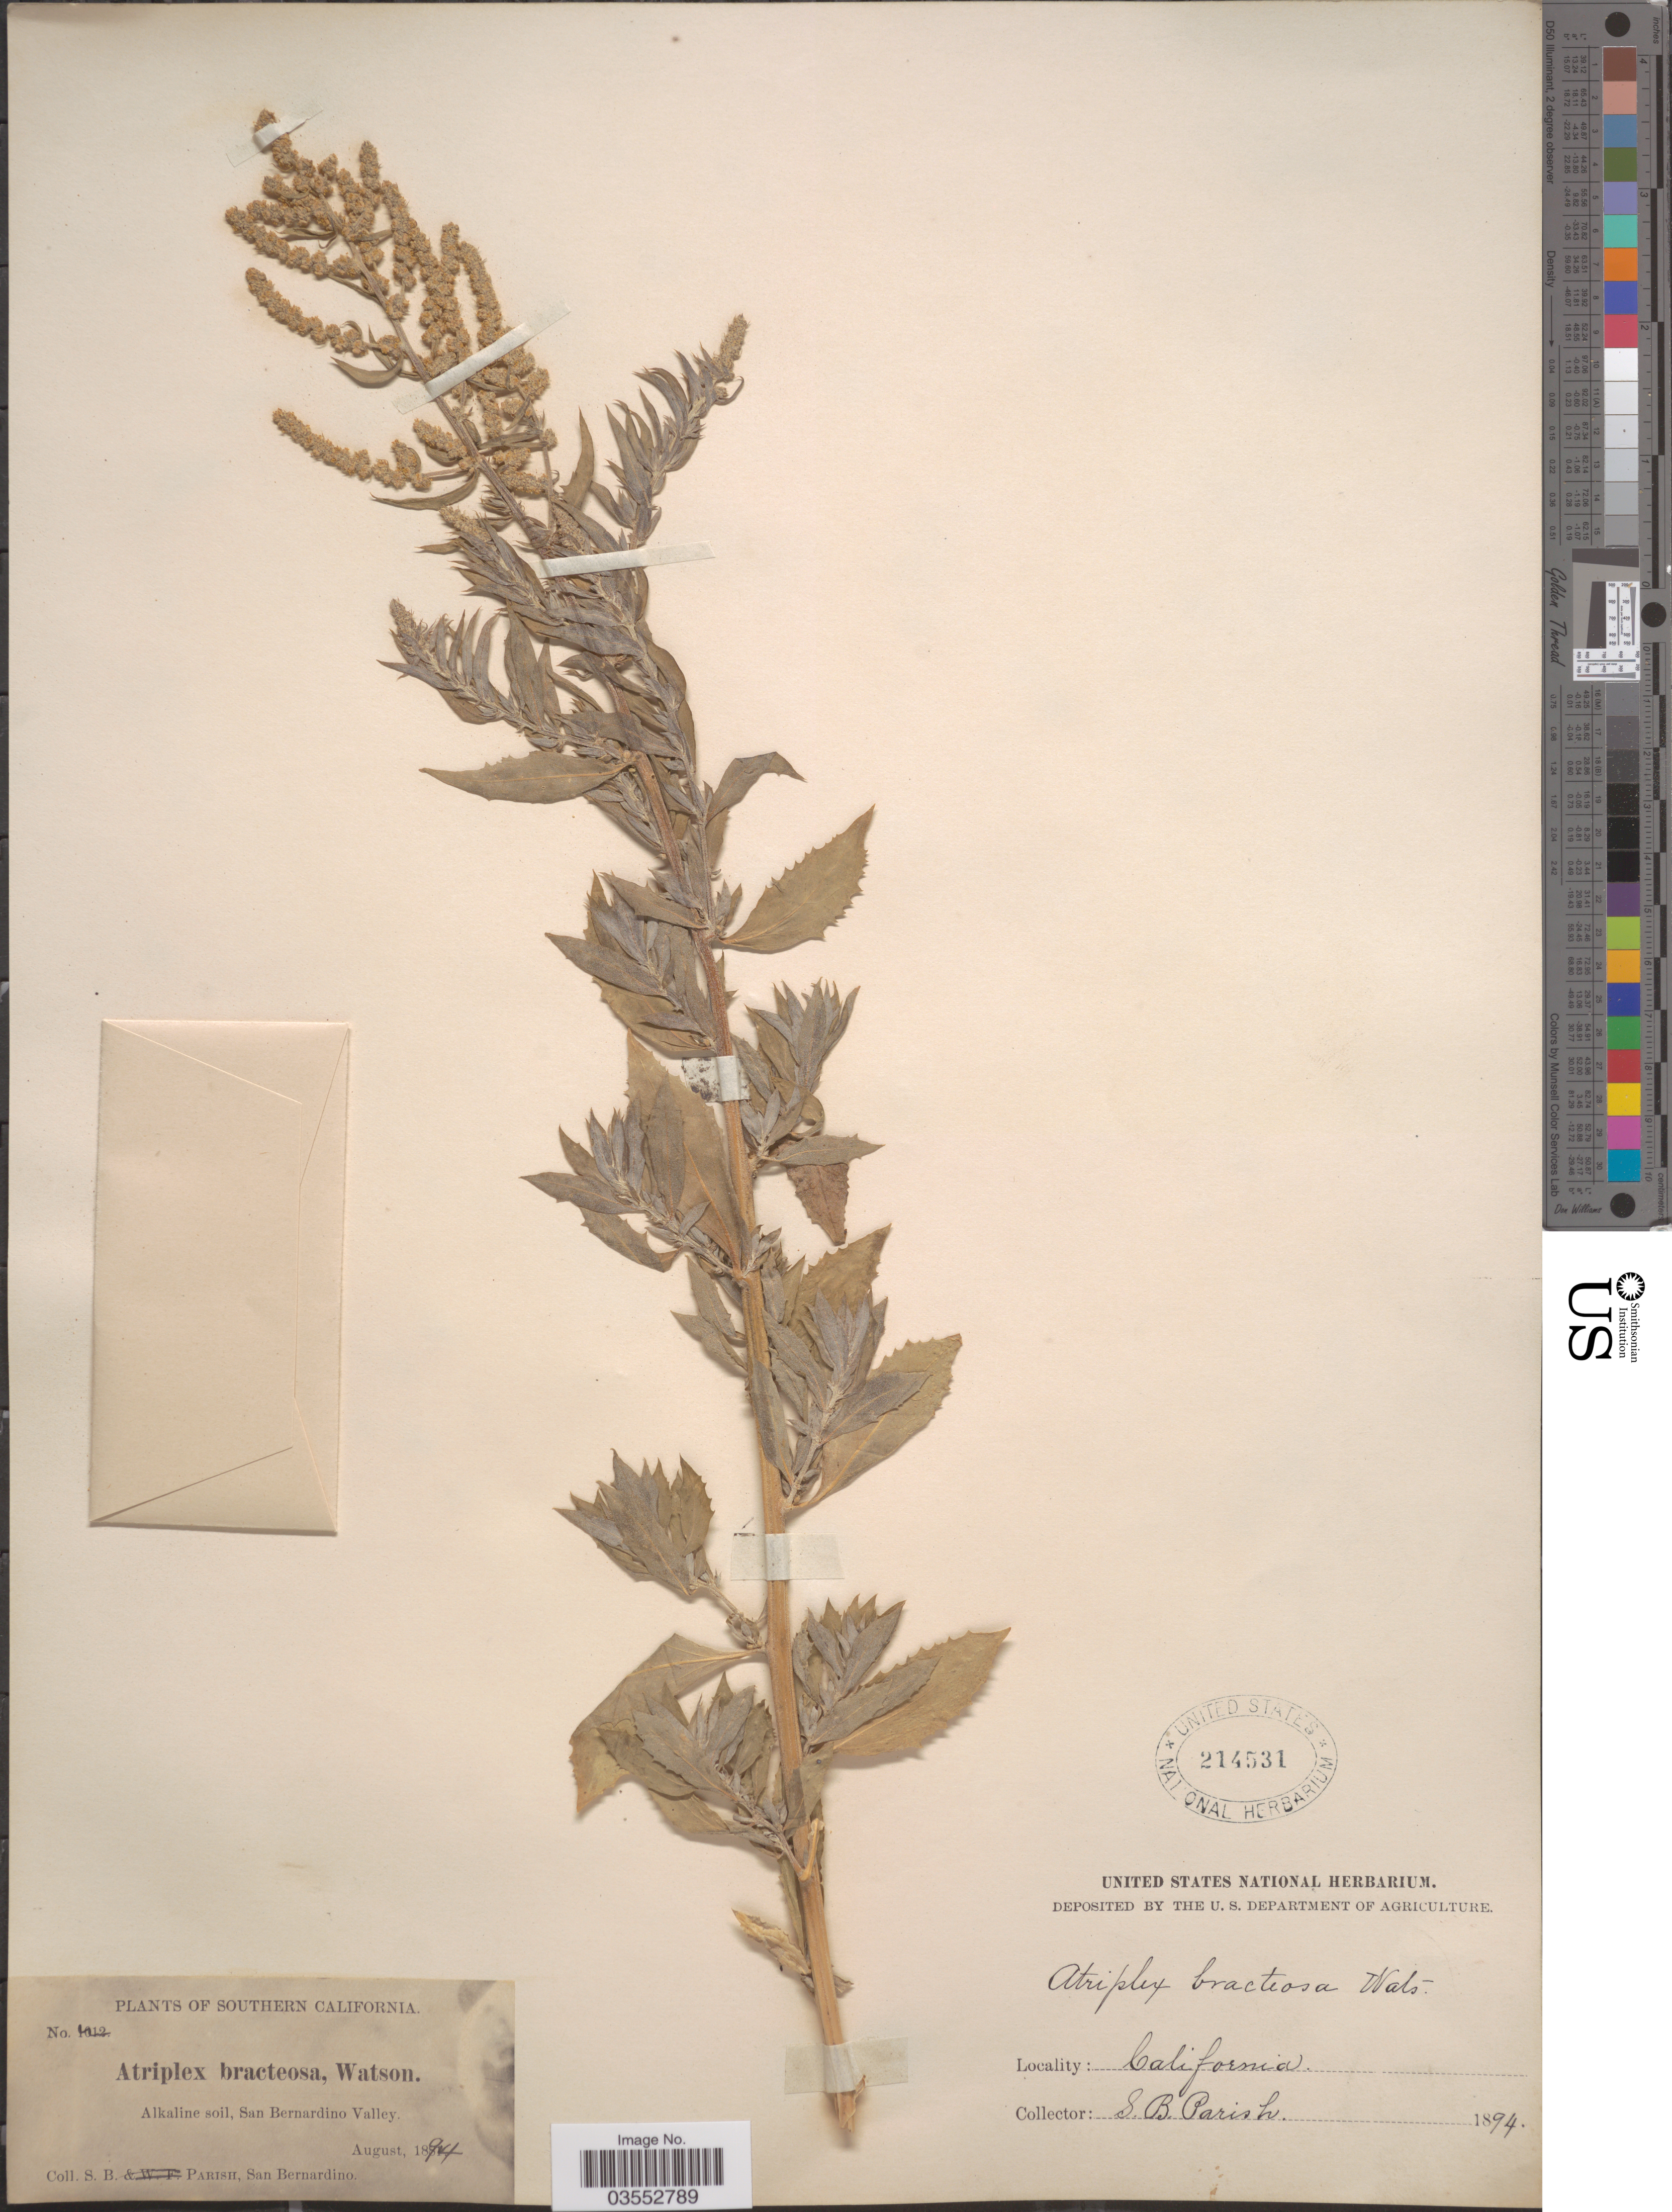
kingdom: Plantae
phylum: Tracheophyta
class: Magnoliopsida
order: Caryophyllales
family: Amaranthaceae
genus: Atriplex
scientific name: Atriplex serenana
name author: A. Nelson ex Abrams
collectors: S. B. Parish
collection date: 1894-08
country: United States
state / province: California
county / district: San Bernardino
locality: Southern California. San Bernardino Valley.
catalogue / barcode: US 214531